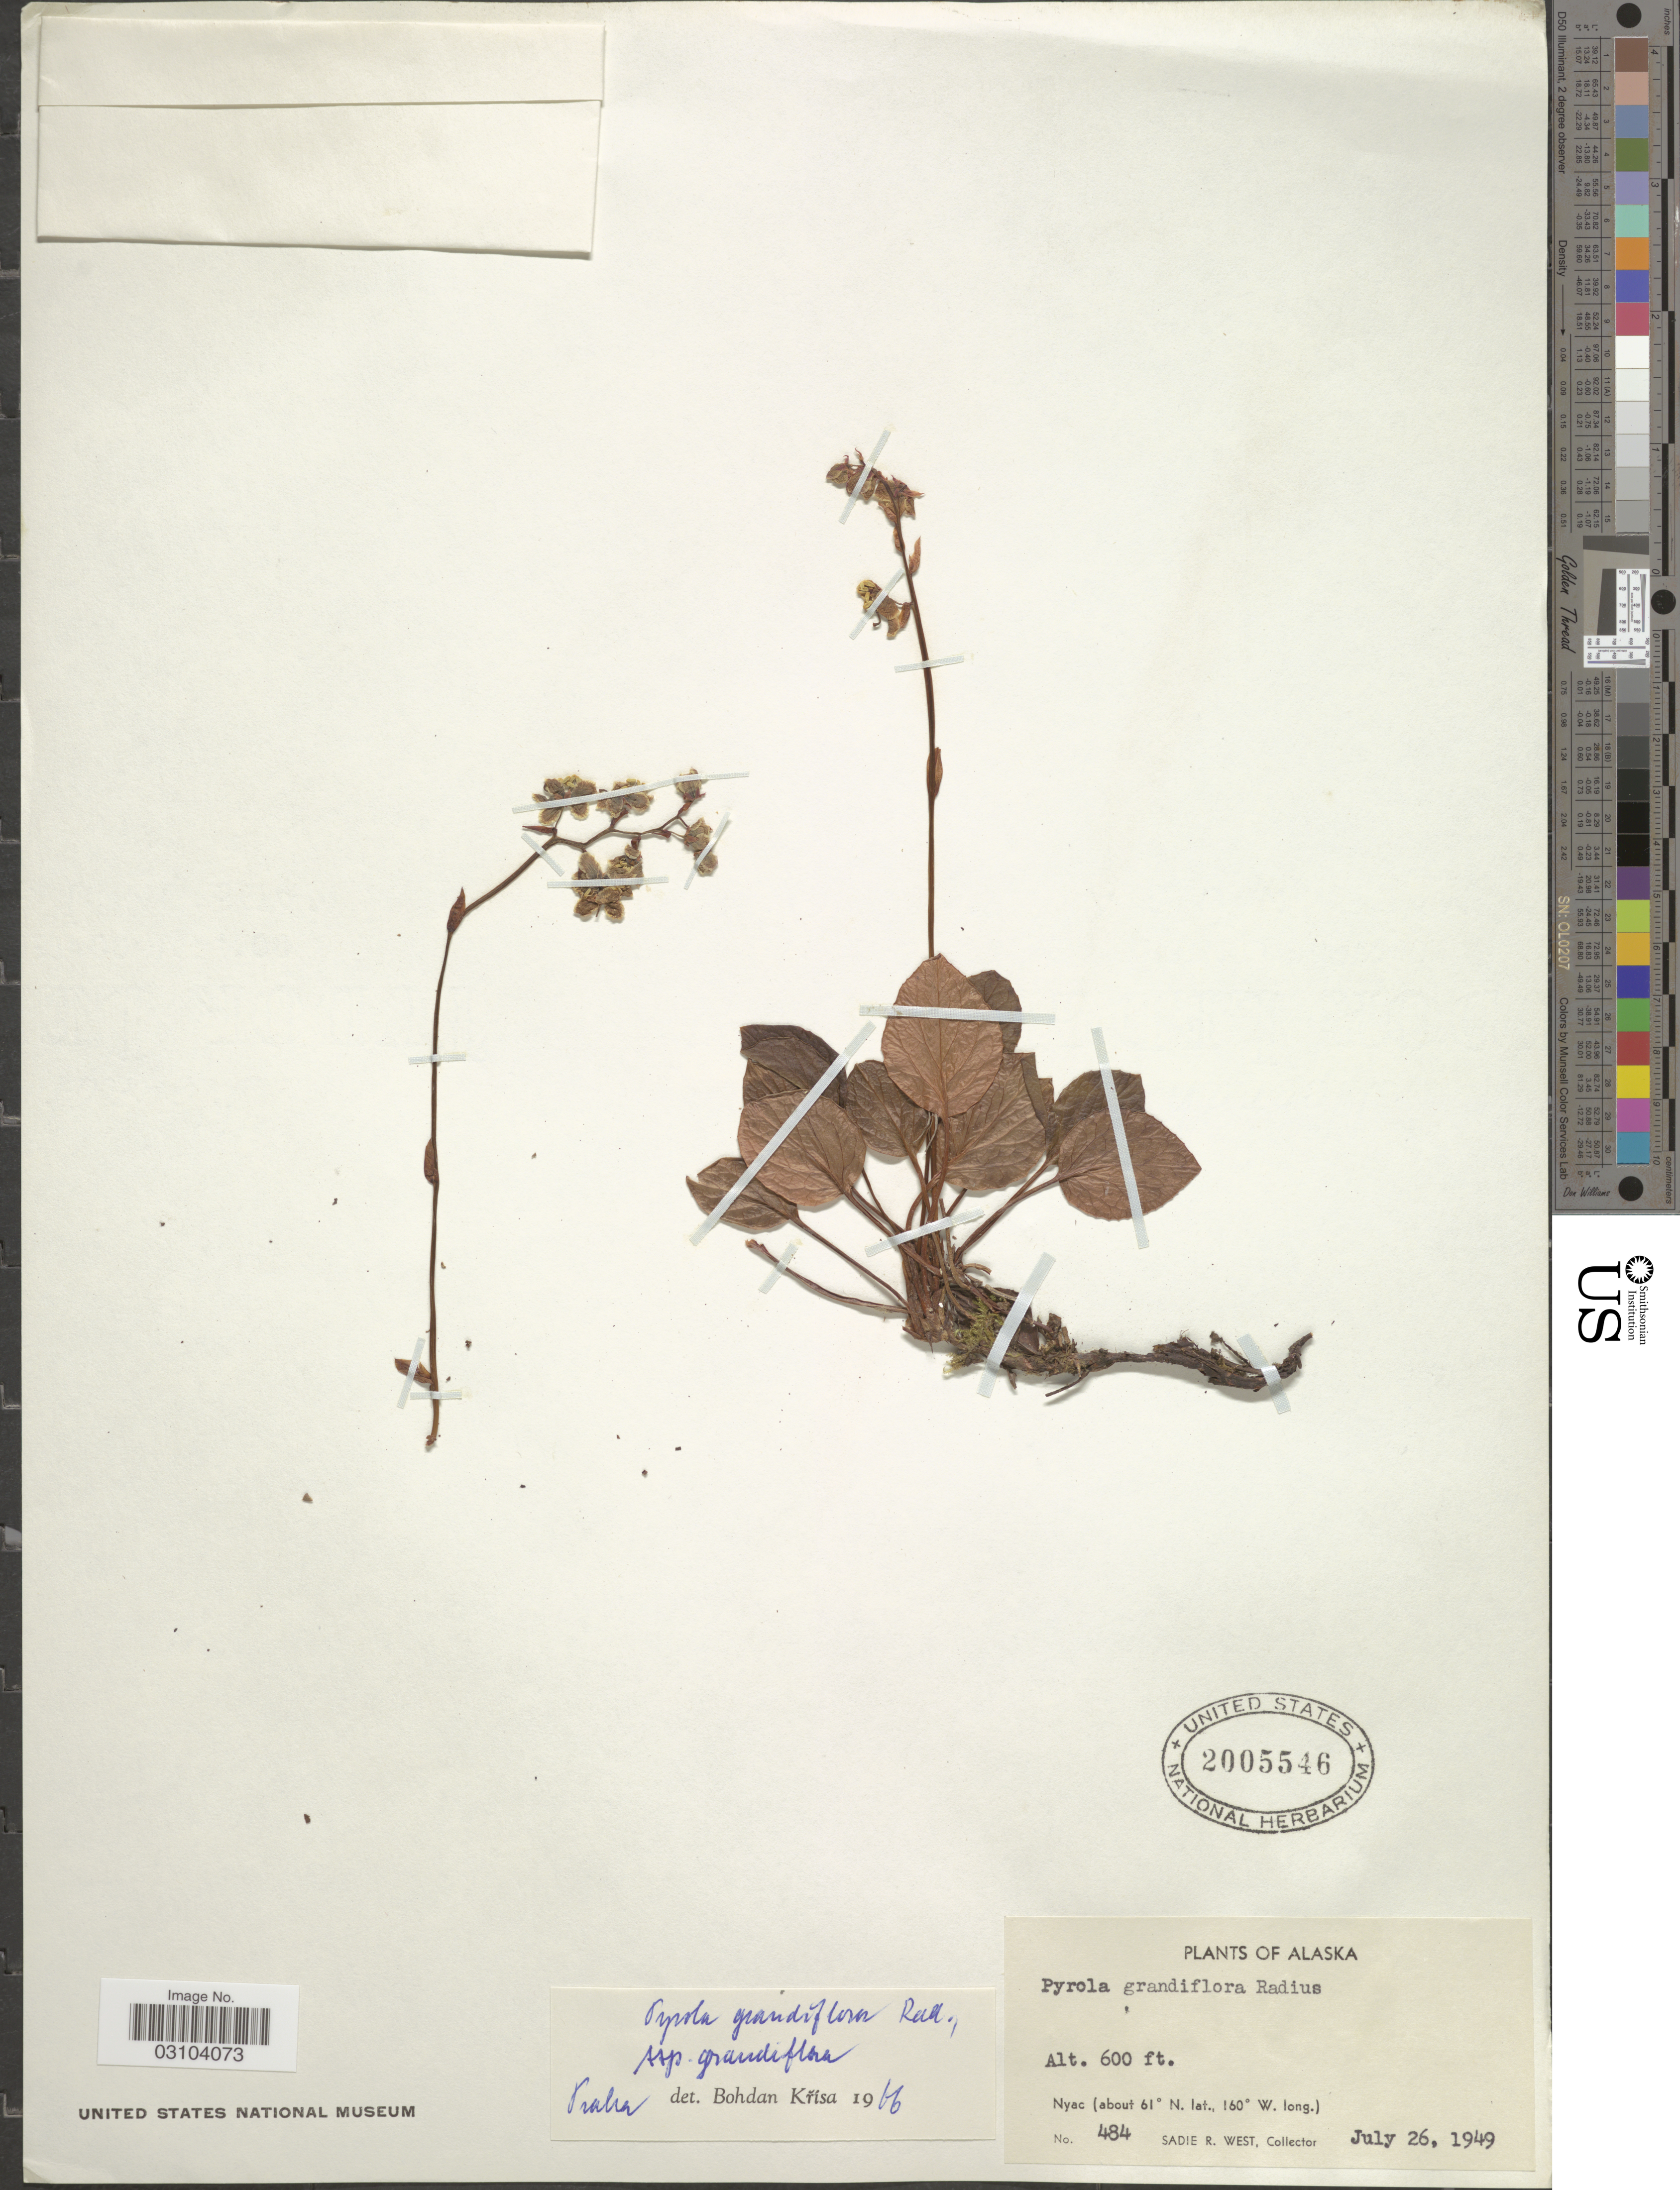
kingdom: Plantae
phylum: Tracheophyta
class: Magnoliopsida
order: Ericales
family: Ericaceae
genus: Pyrola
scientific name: Pyrola grandiflora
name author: Radius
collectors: S. R. West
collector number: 484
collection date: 1949-07-26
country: United States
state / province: Alaska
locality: Nyac.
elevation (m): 183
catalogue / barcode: US 2005546